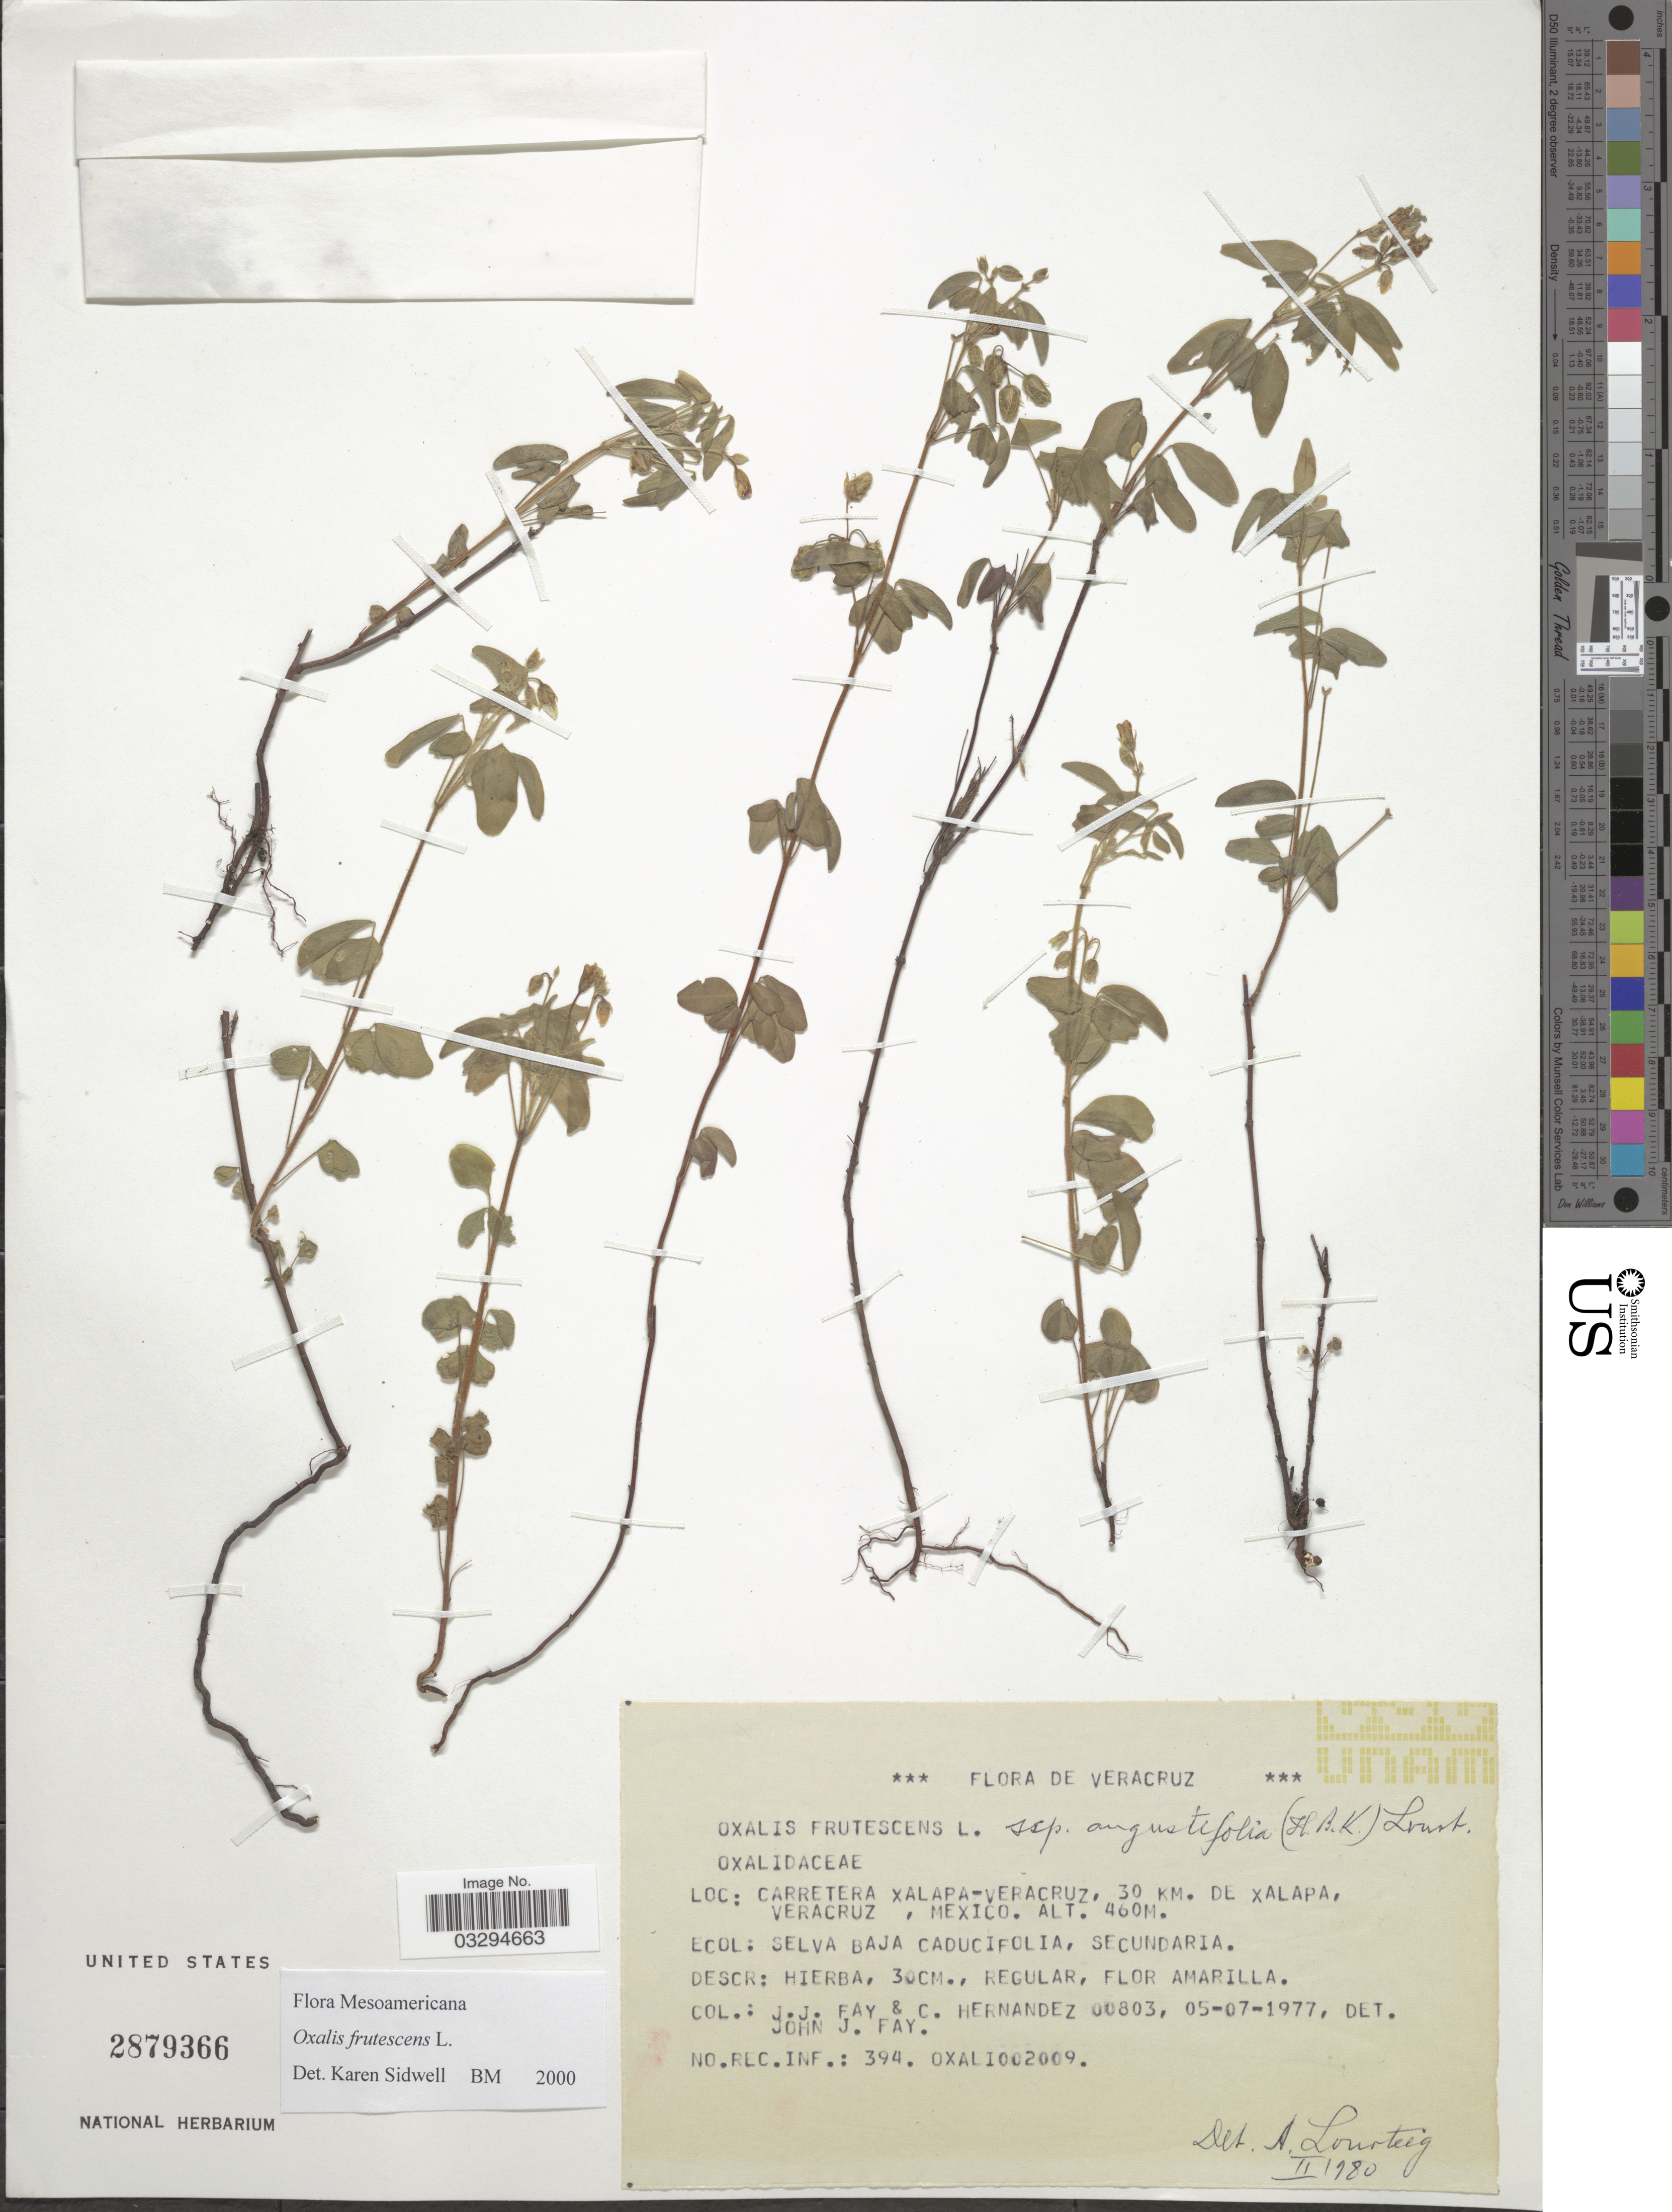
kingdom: Plantae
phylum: Tracheophyta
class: Magnoliopsida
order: Oxalidales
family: Oxalidaceae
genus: Oxalis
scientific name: Oxalis frutescens subsp. angustifolia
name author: (Kunth) Lourteig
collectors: J. Fay & C. Hernandez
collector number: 00803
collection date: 1977-07-05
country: Mexico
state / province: Veracruz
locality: Carretera Xalapa-Veracruz, 30 km. de Xalapa, Veracruz.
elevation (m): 460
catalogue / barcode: US 2879366